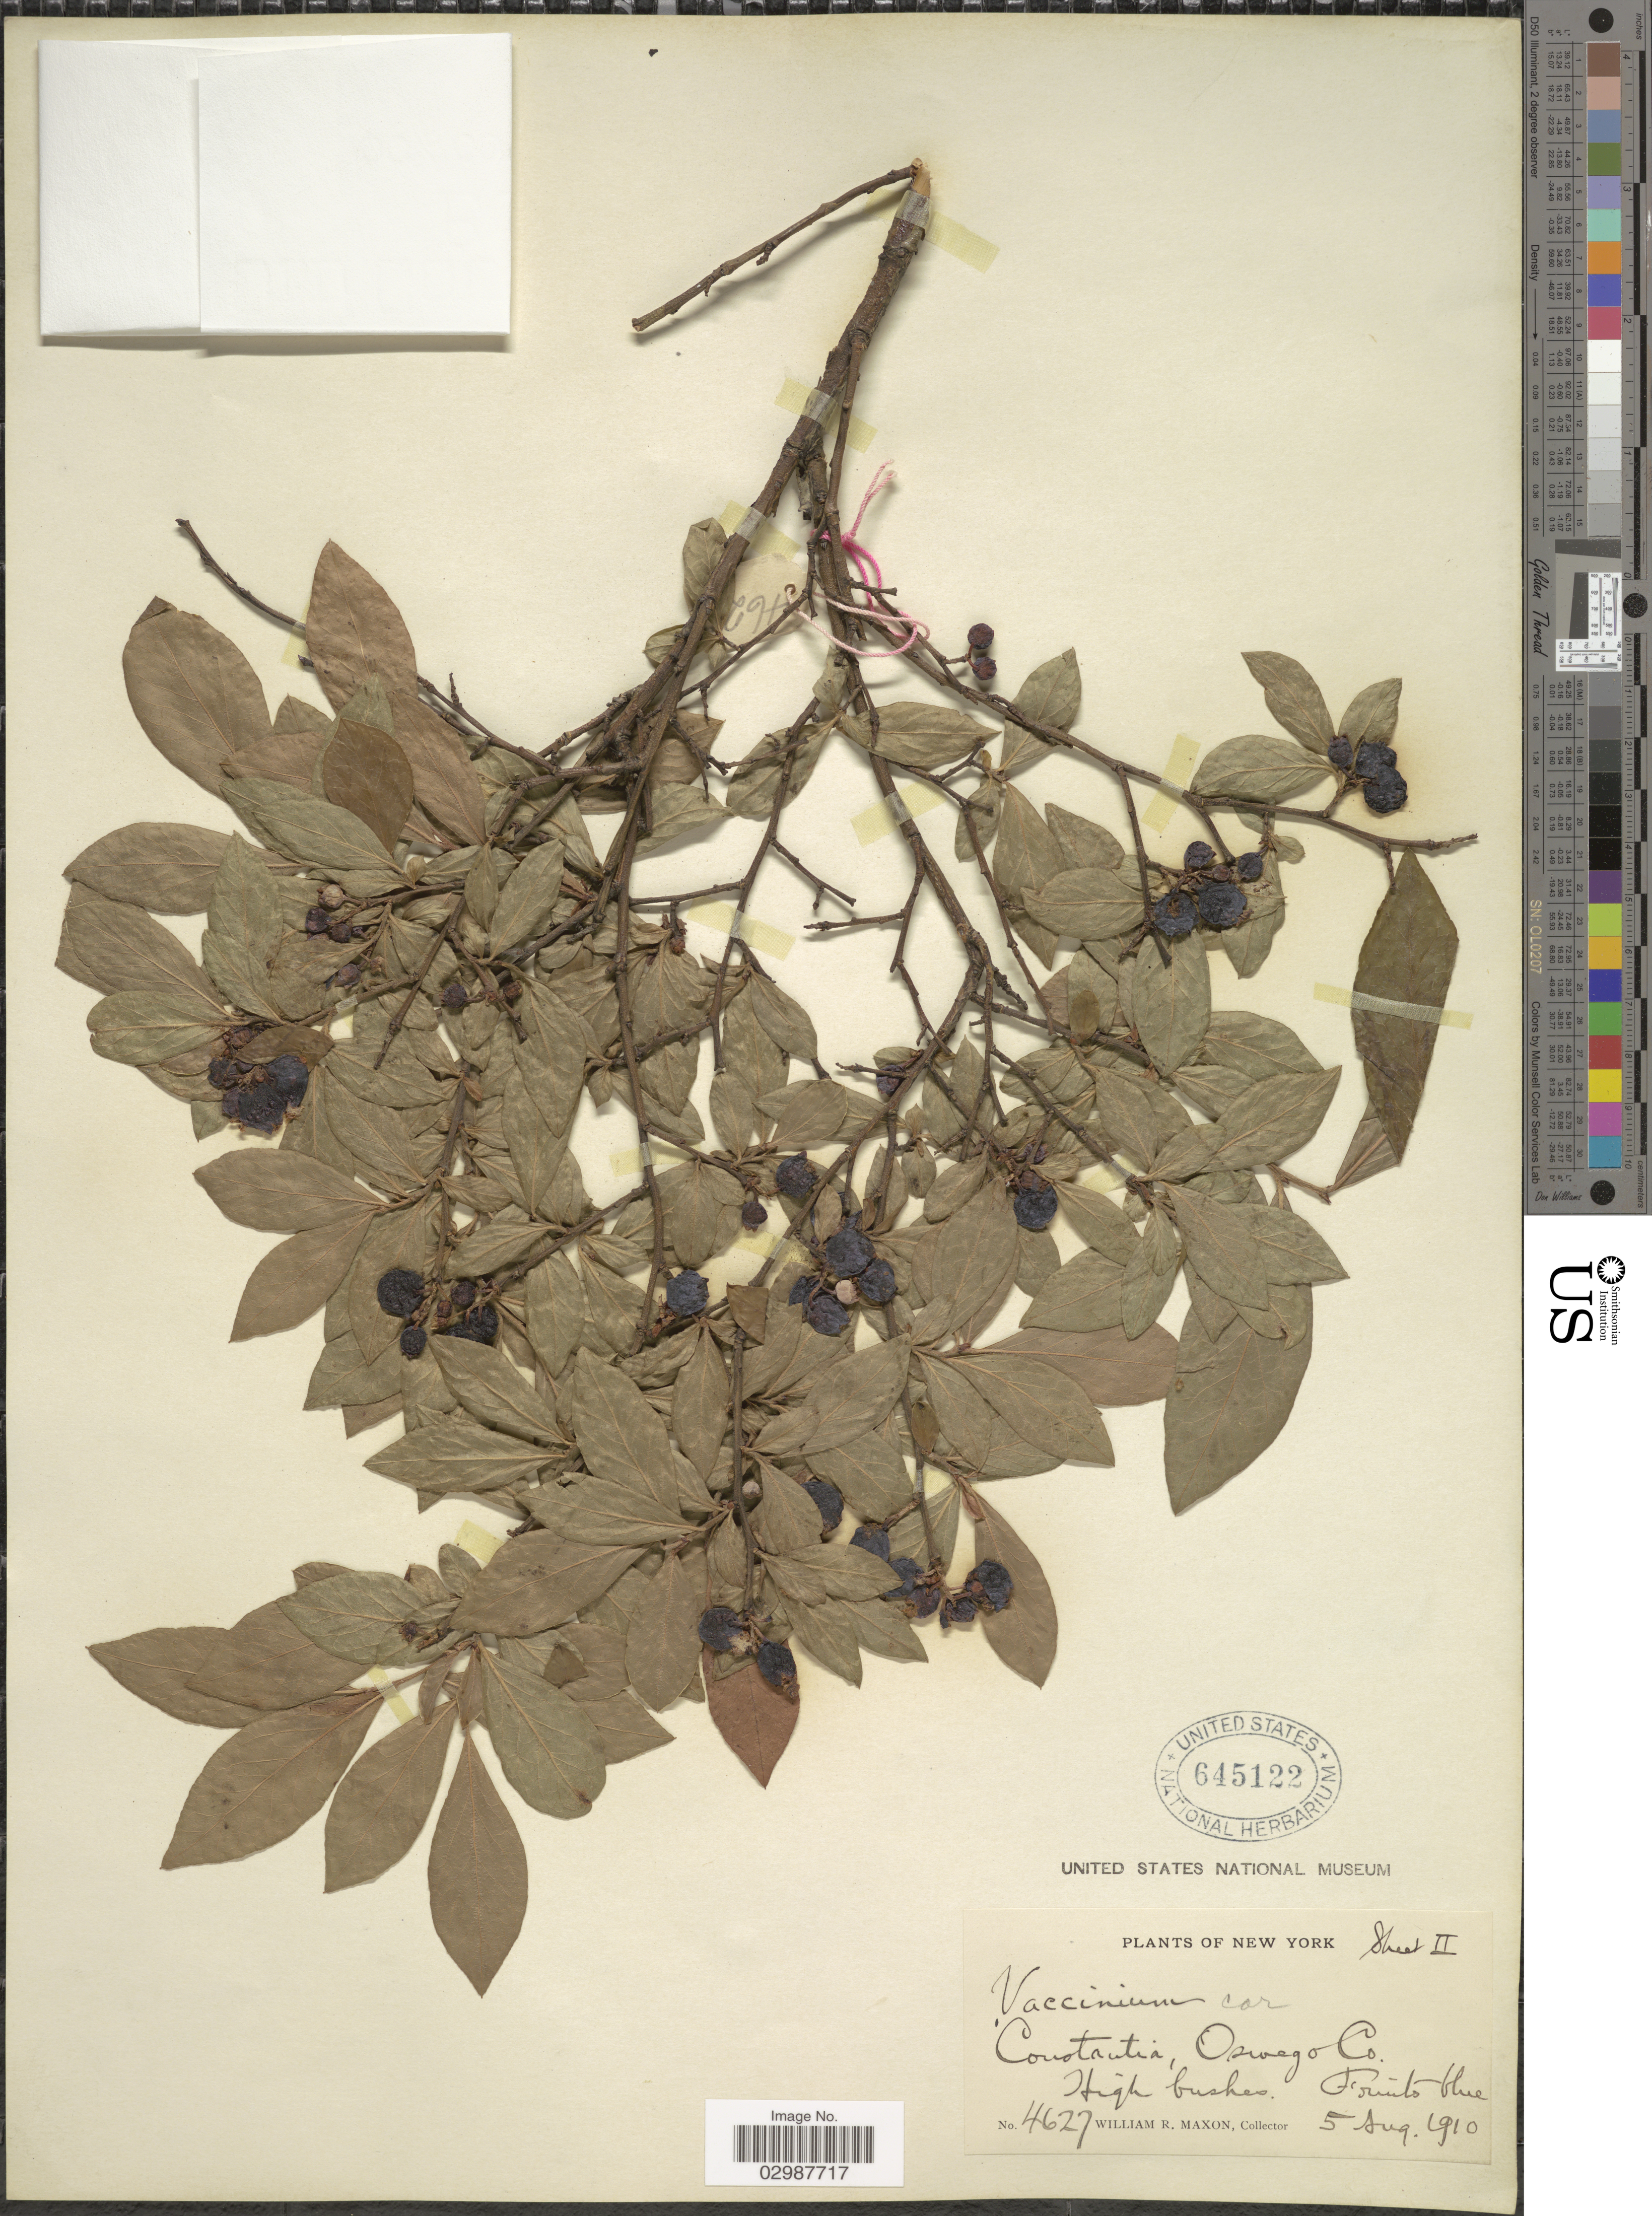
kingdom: Plantae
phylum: Tracheophyta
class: Magnoliopsida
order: Ericales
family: Ericaceae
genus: Vaccinium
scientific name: Vaccinium canadense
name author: Kalm ex Richardson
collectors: W. R. Maxon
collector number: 4627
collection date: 1910-08-05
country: United States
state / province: New York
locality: Constantia, Oswego Co.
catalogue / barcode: US 645122